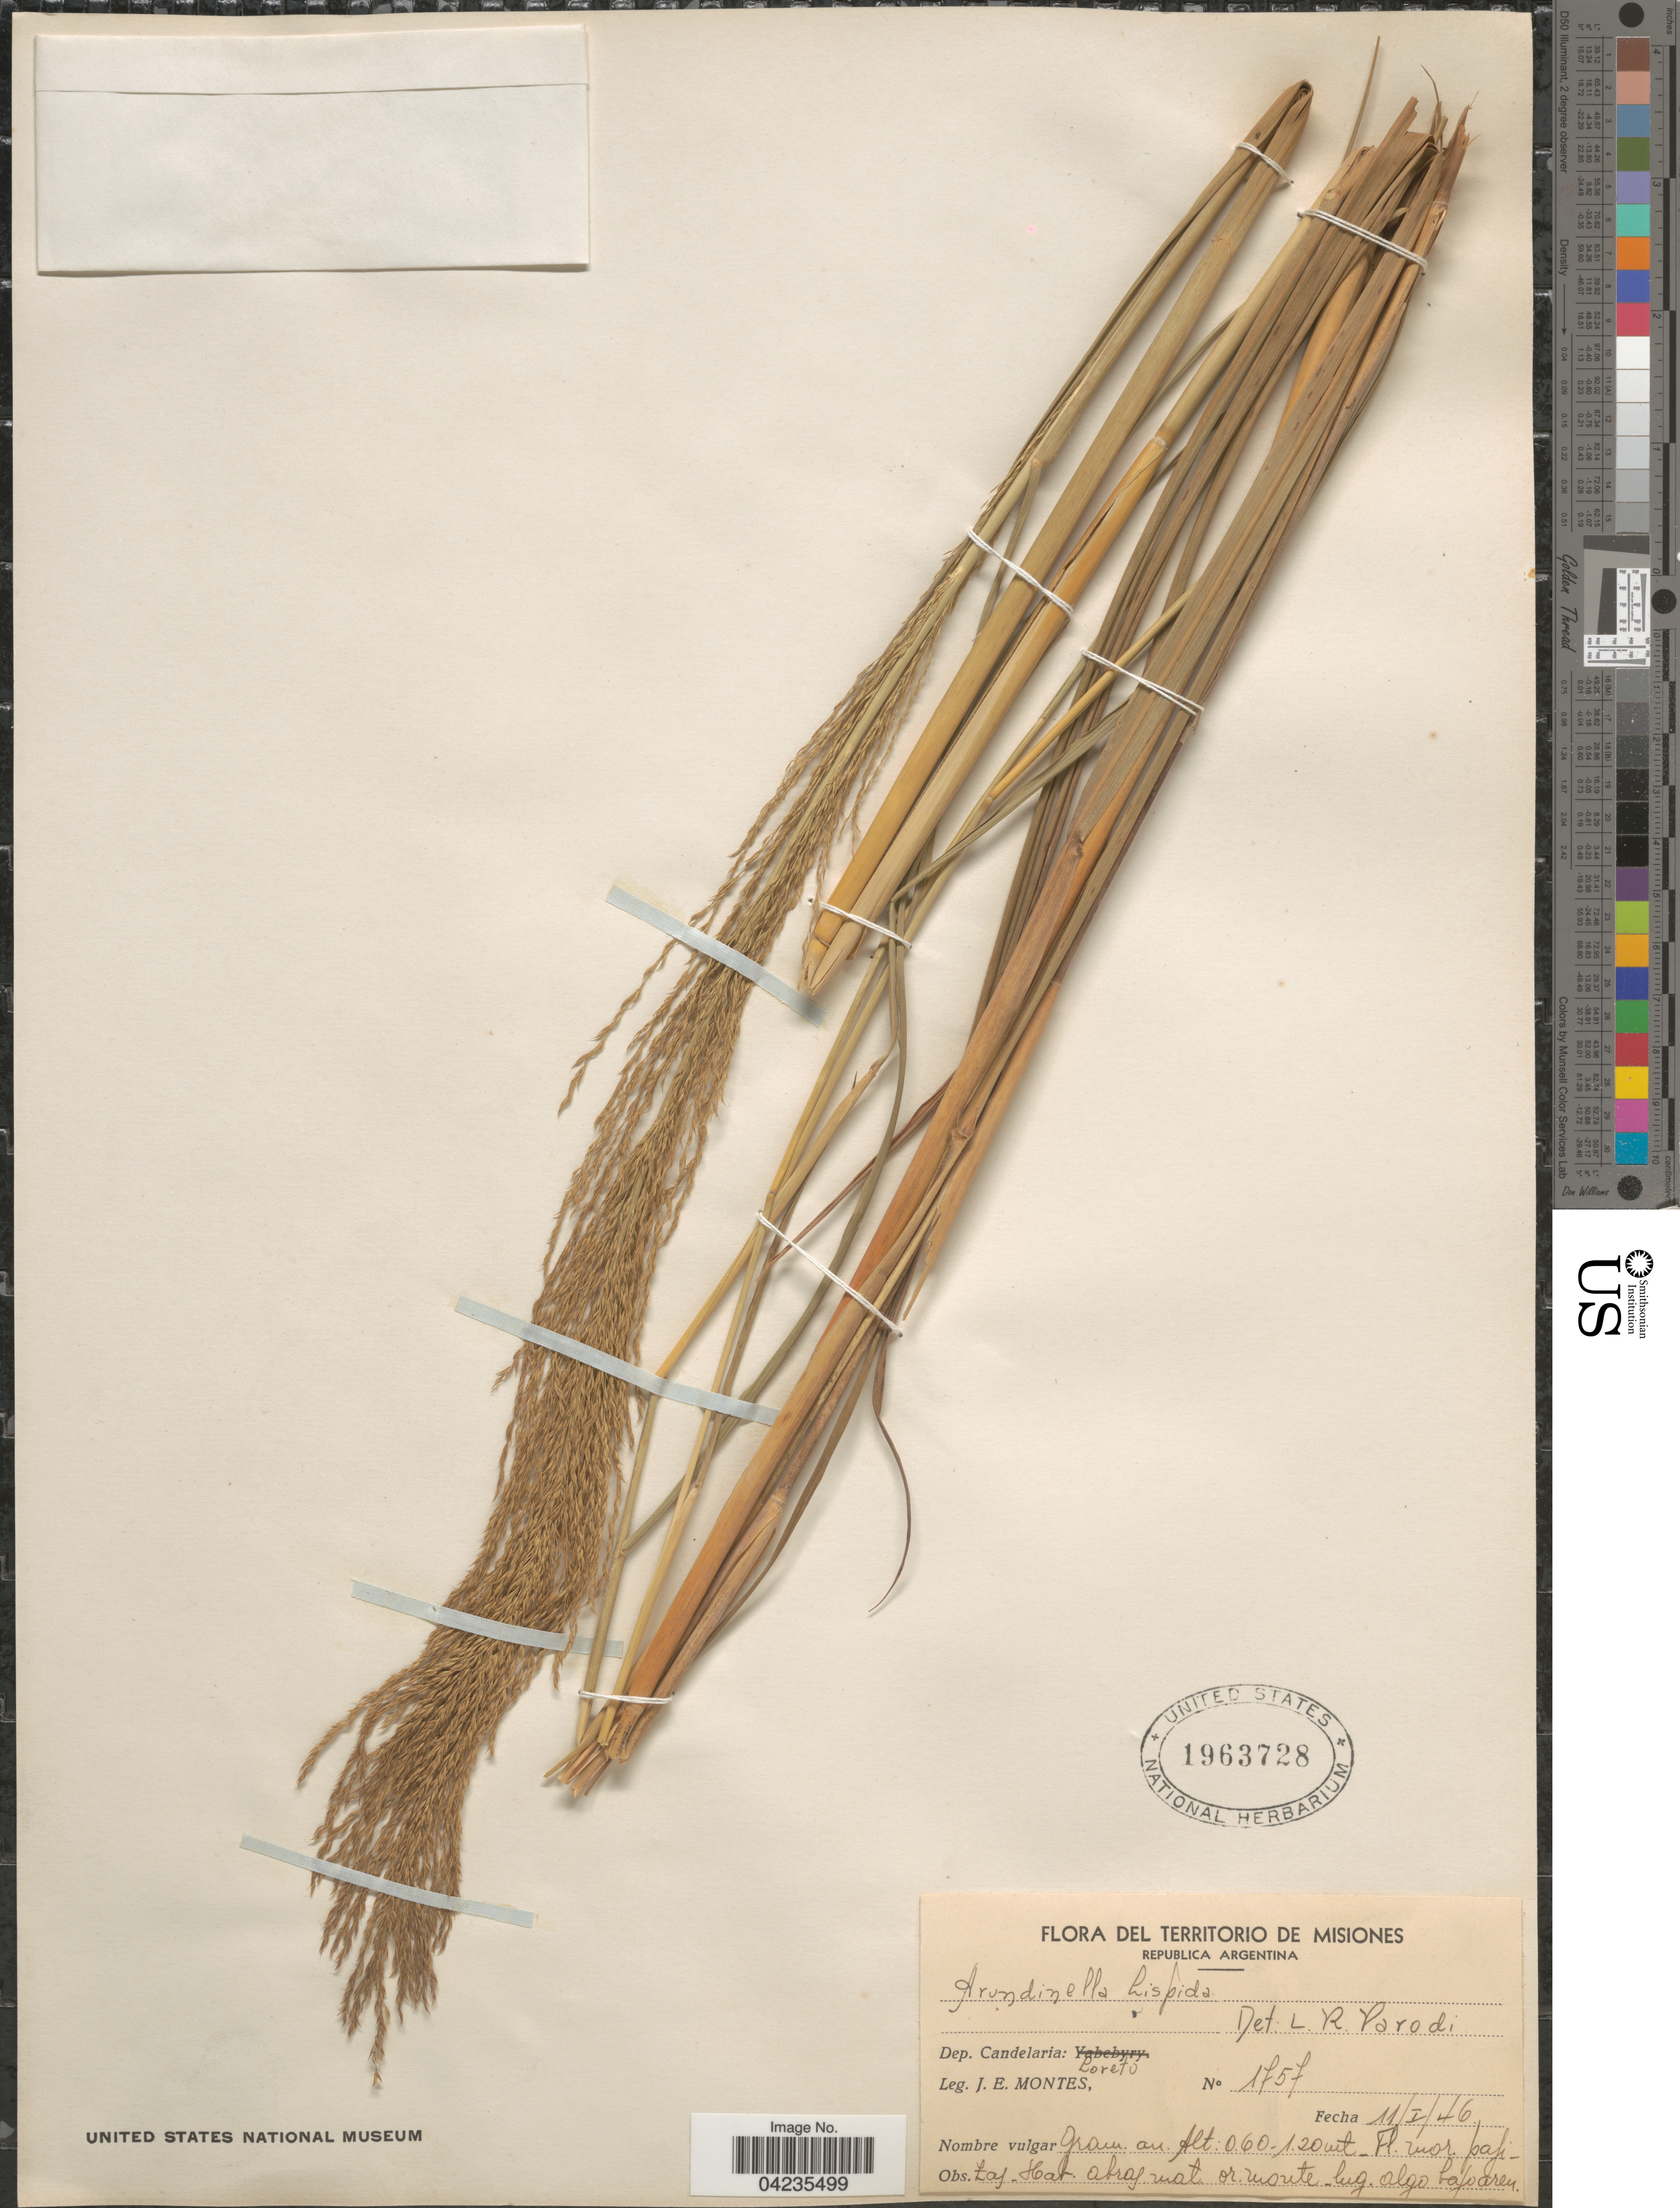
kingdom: Plantae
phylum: Tracheophyta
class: Liliopsida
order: Poales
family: Poaceae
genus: Arundinella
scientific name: Arundinella hispida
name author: (Humb. & Bonpl. ex Willd.) Kuntze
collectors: J. E. Montes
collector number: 1757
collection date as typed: Transcribed d/m/y: 11/1/46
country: Argentina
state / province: Misiones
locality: Republica Argentina. Dep. Candelaria: Loreto.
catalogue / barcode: US 1963728